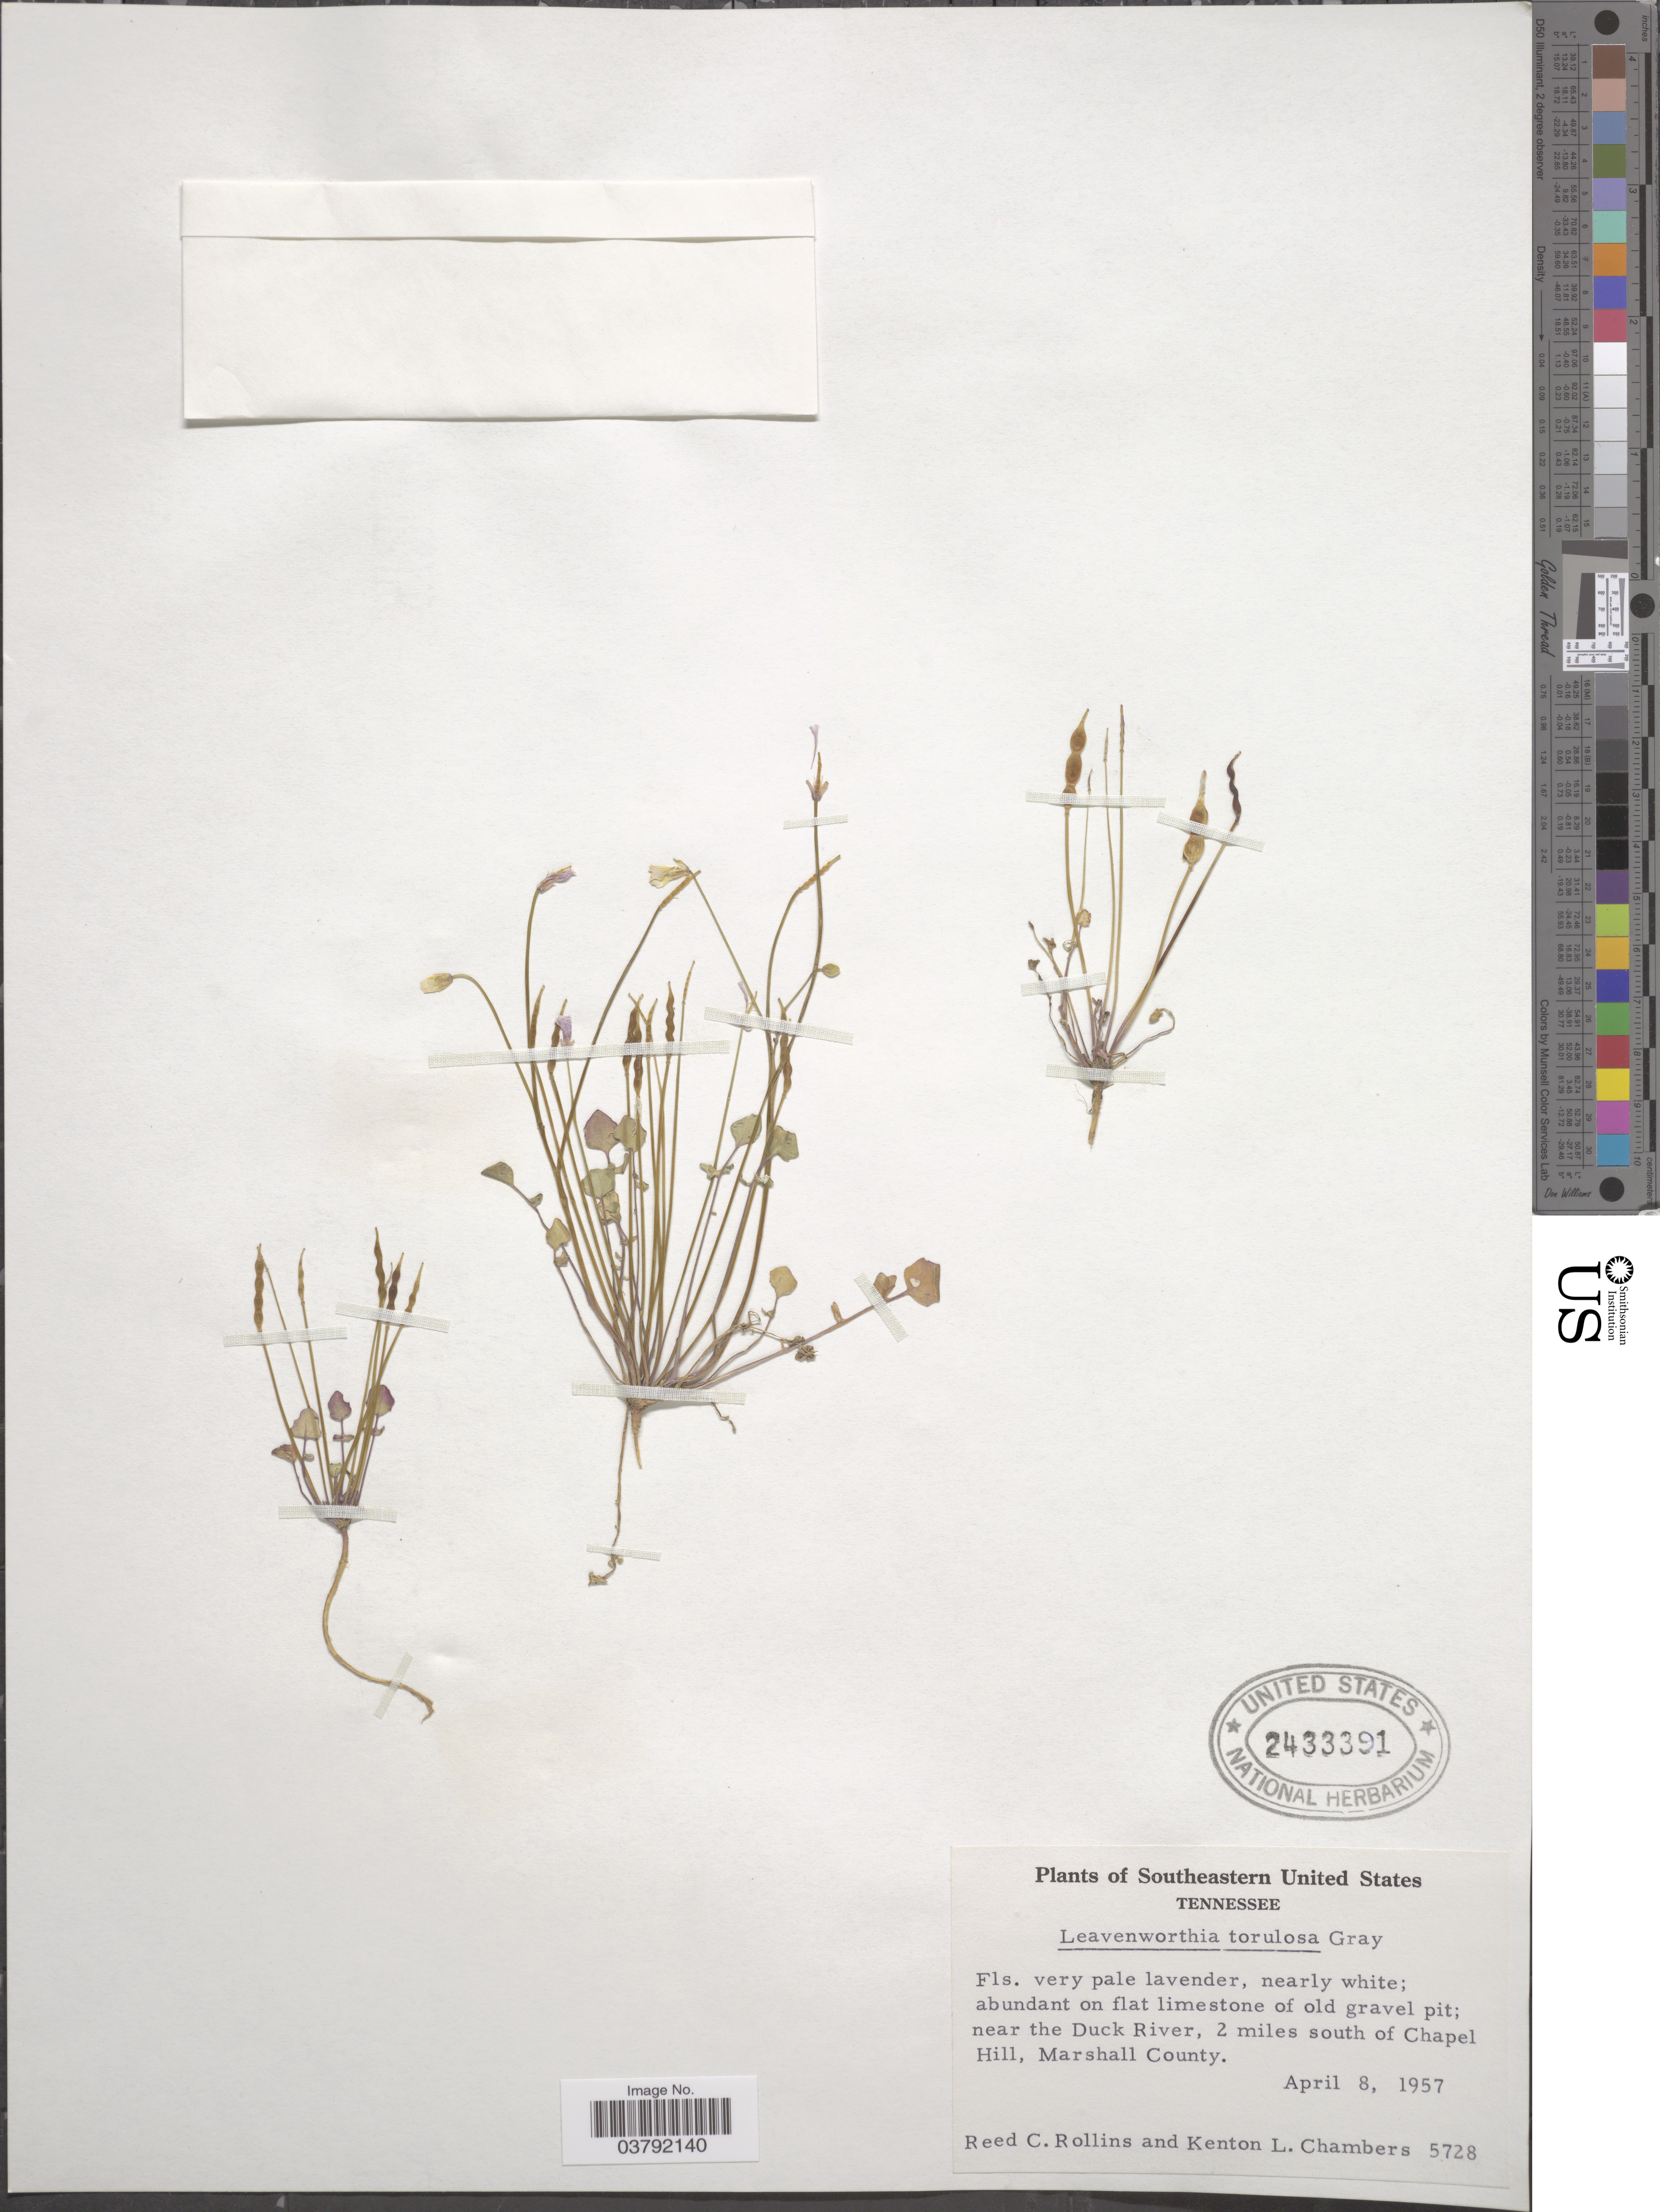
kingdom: Plantae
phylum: Tracheophyta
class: Magnoliopsida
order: Brassicales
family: Brassicaceae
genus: Leavenworthia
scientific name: Leavenworthia torulosa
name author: A. Gray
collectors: R. C. Rollins & K. L. Chambers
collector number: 5728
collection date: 1957-04-08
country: United States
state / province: Tennessee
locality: Southeastern United States. Near the Duck River, 2 miles south of Chapel Hill, Marshall County.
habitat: abundant on flat limestone of old gravel pit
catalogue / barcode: US 2433391